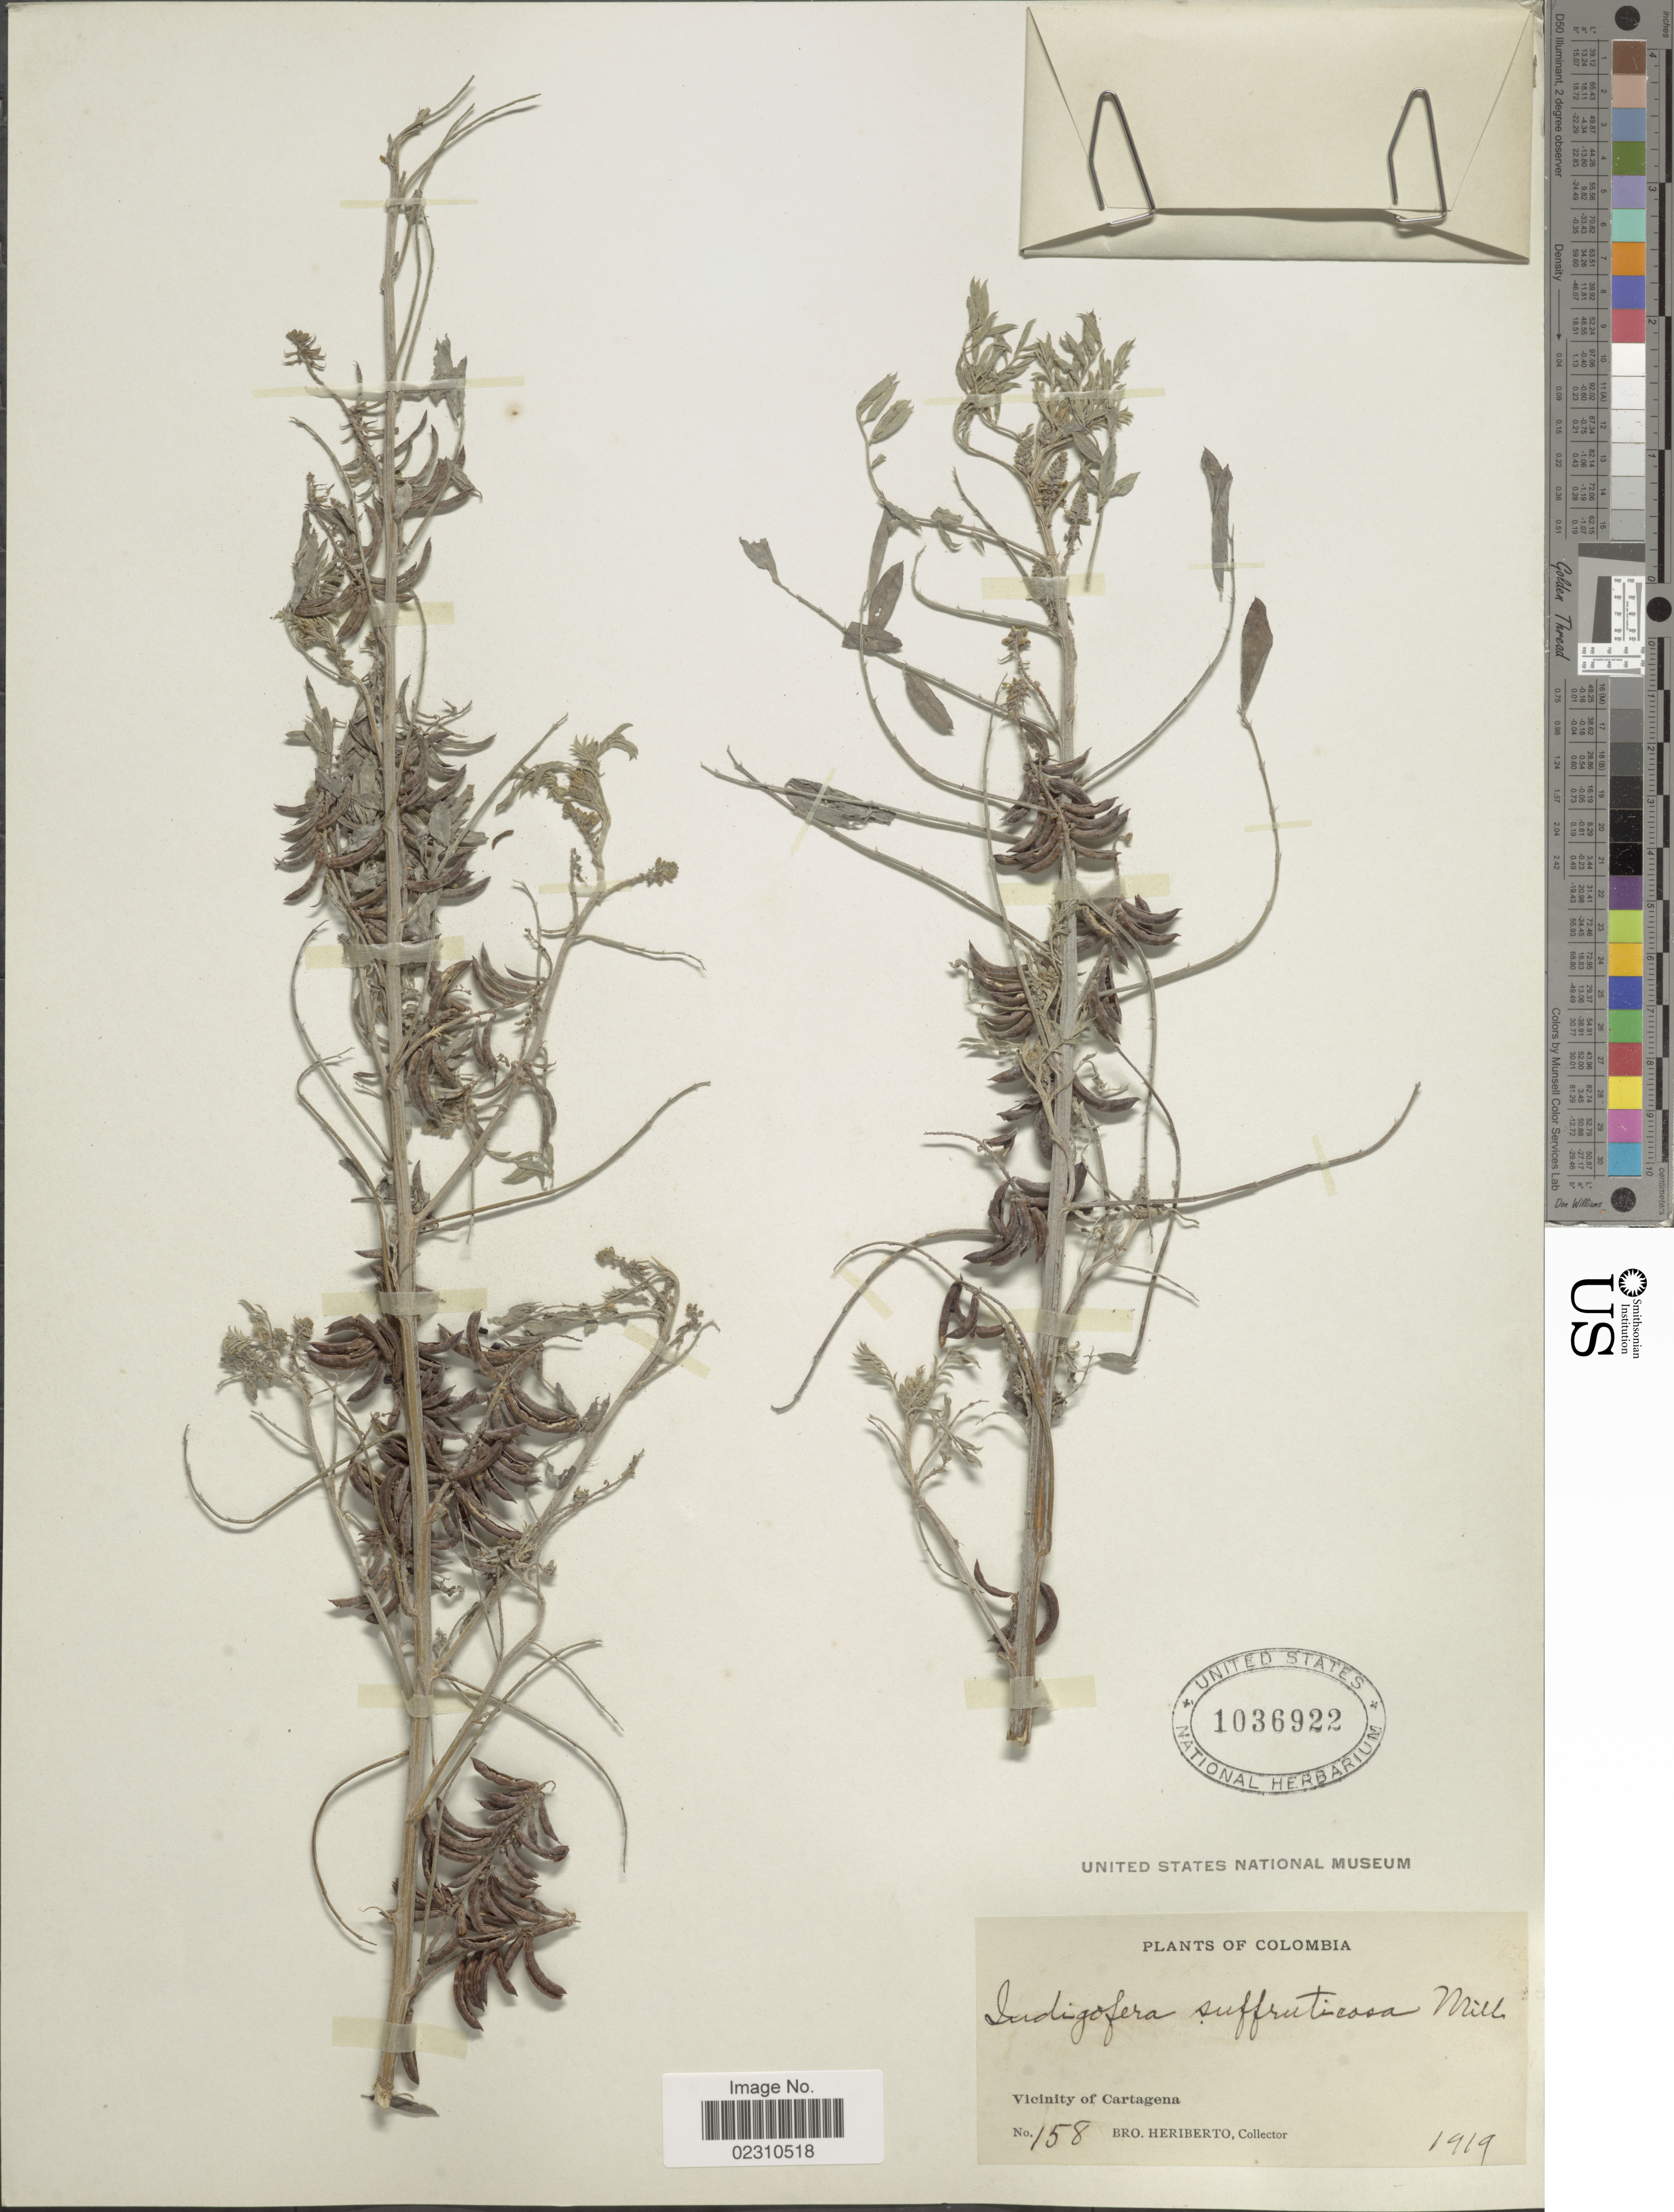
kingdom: Plantae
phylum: Tracheophyta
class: Magnoliopsida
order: Fabales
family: Fabaceae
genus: Indigofera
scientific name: Indigofera suffruticosa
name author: Mill.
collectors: B. Heriberto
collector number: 158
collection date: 1919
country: Colombia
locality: Vicinity of Cartagena.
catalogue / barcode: US 1036922